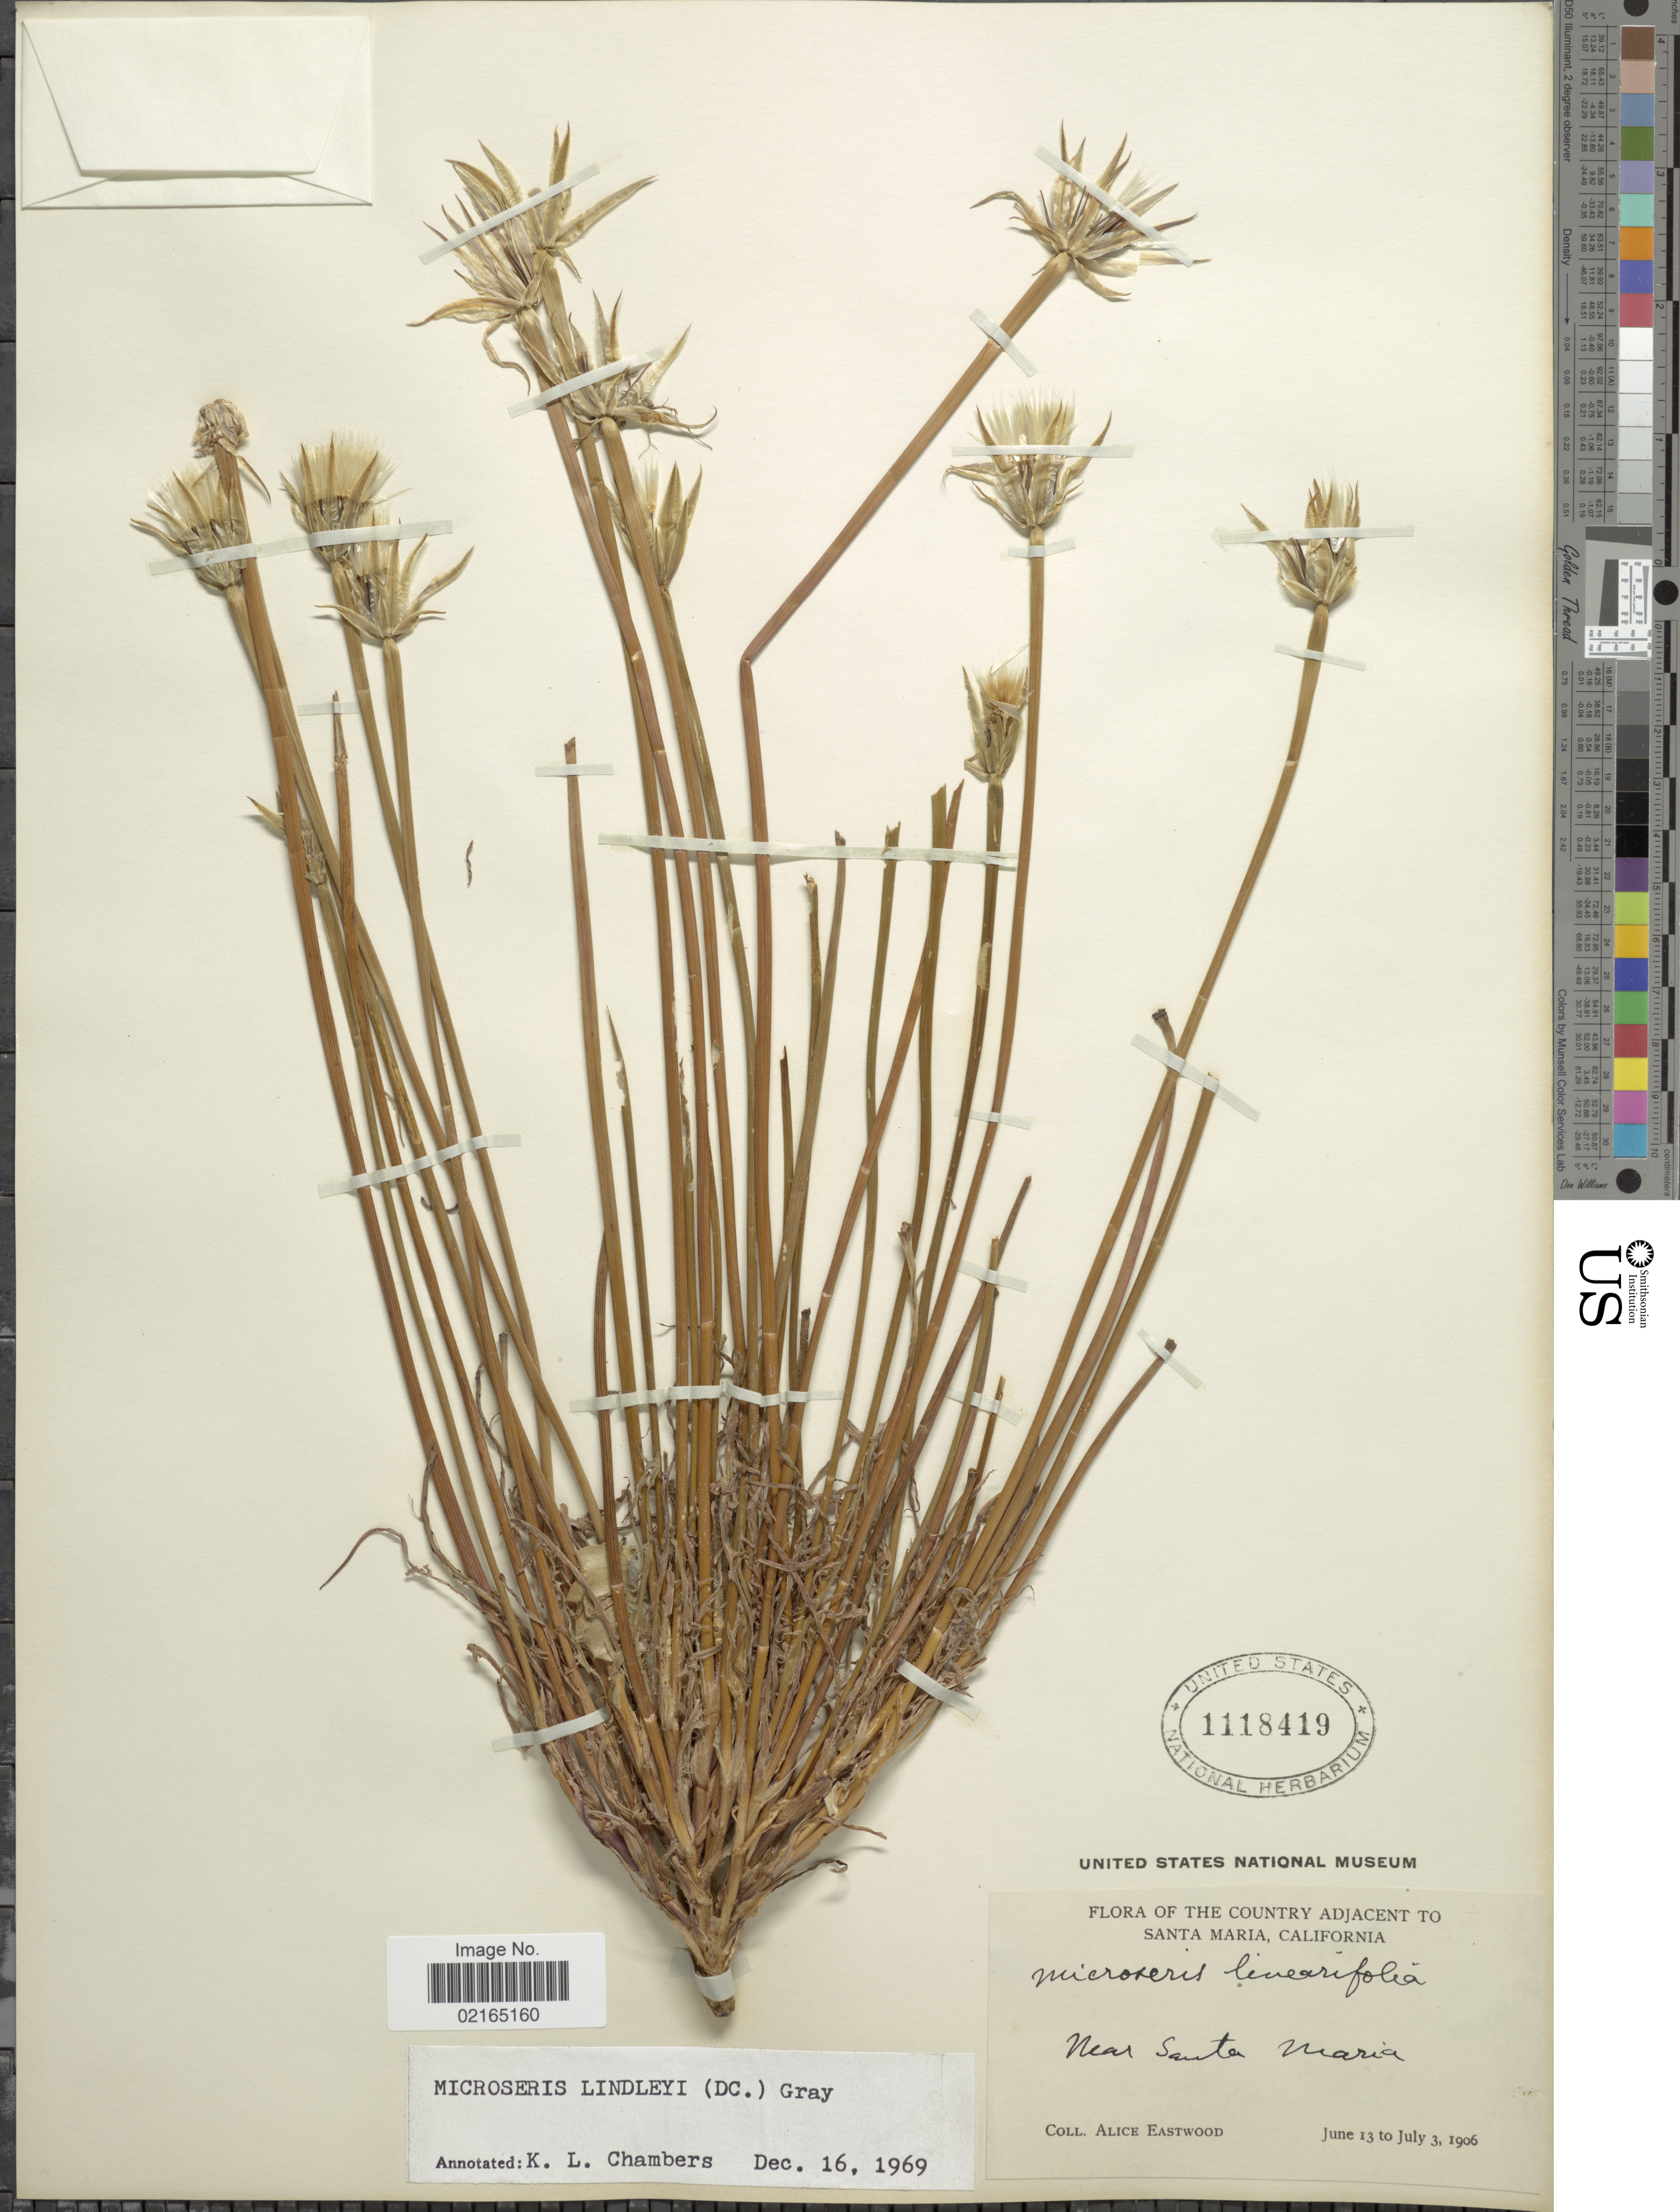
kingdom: Plantae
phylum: Tracheophyta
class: Magnoliopsida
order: Asterales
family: Asteraceae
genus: Uropappus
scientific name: Uropappus lindleyi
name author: (DC.) Nutt.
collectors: A. Eastwood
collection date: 1906-06-13/1906-07-03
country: United States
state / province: California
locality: The Country Adjacent to Santa Maria, near Santa Maria.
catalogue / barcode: US 1118419